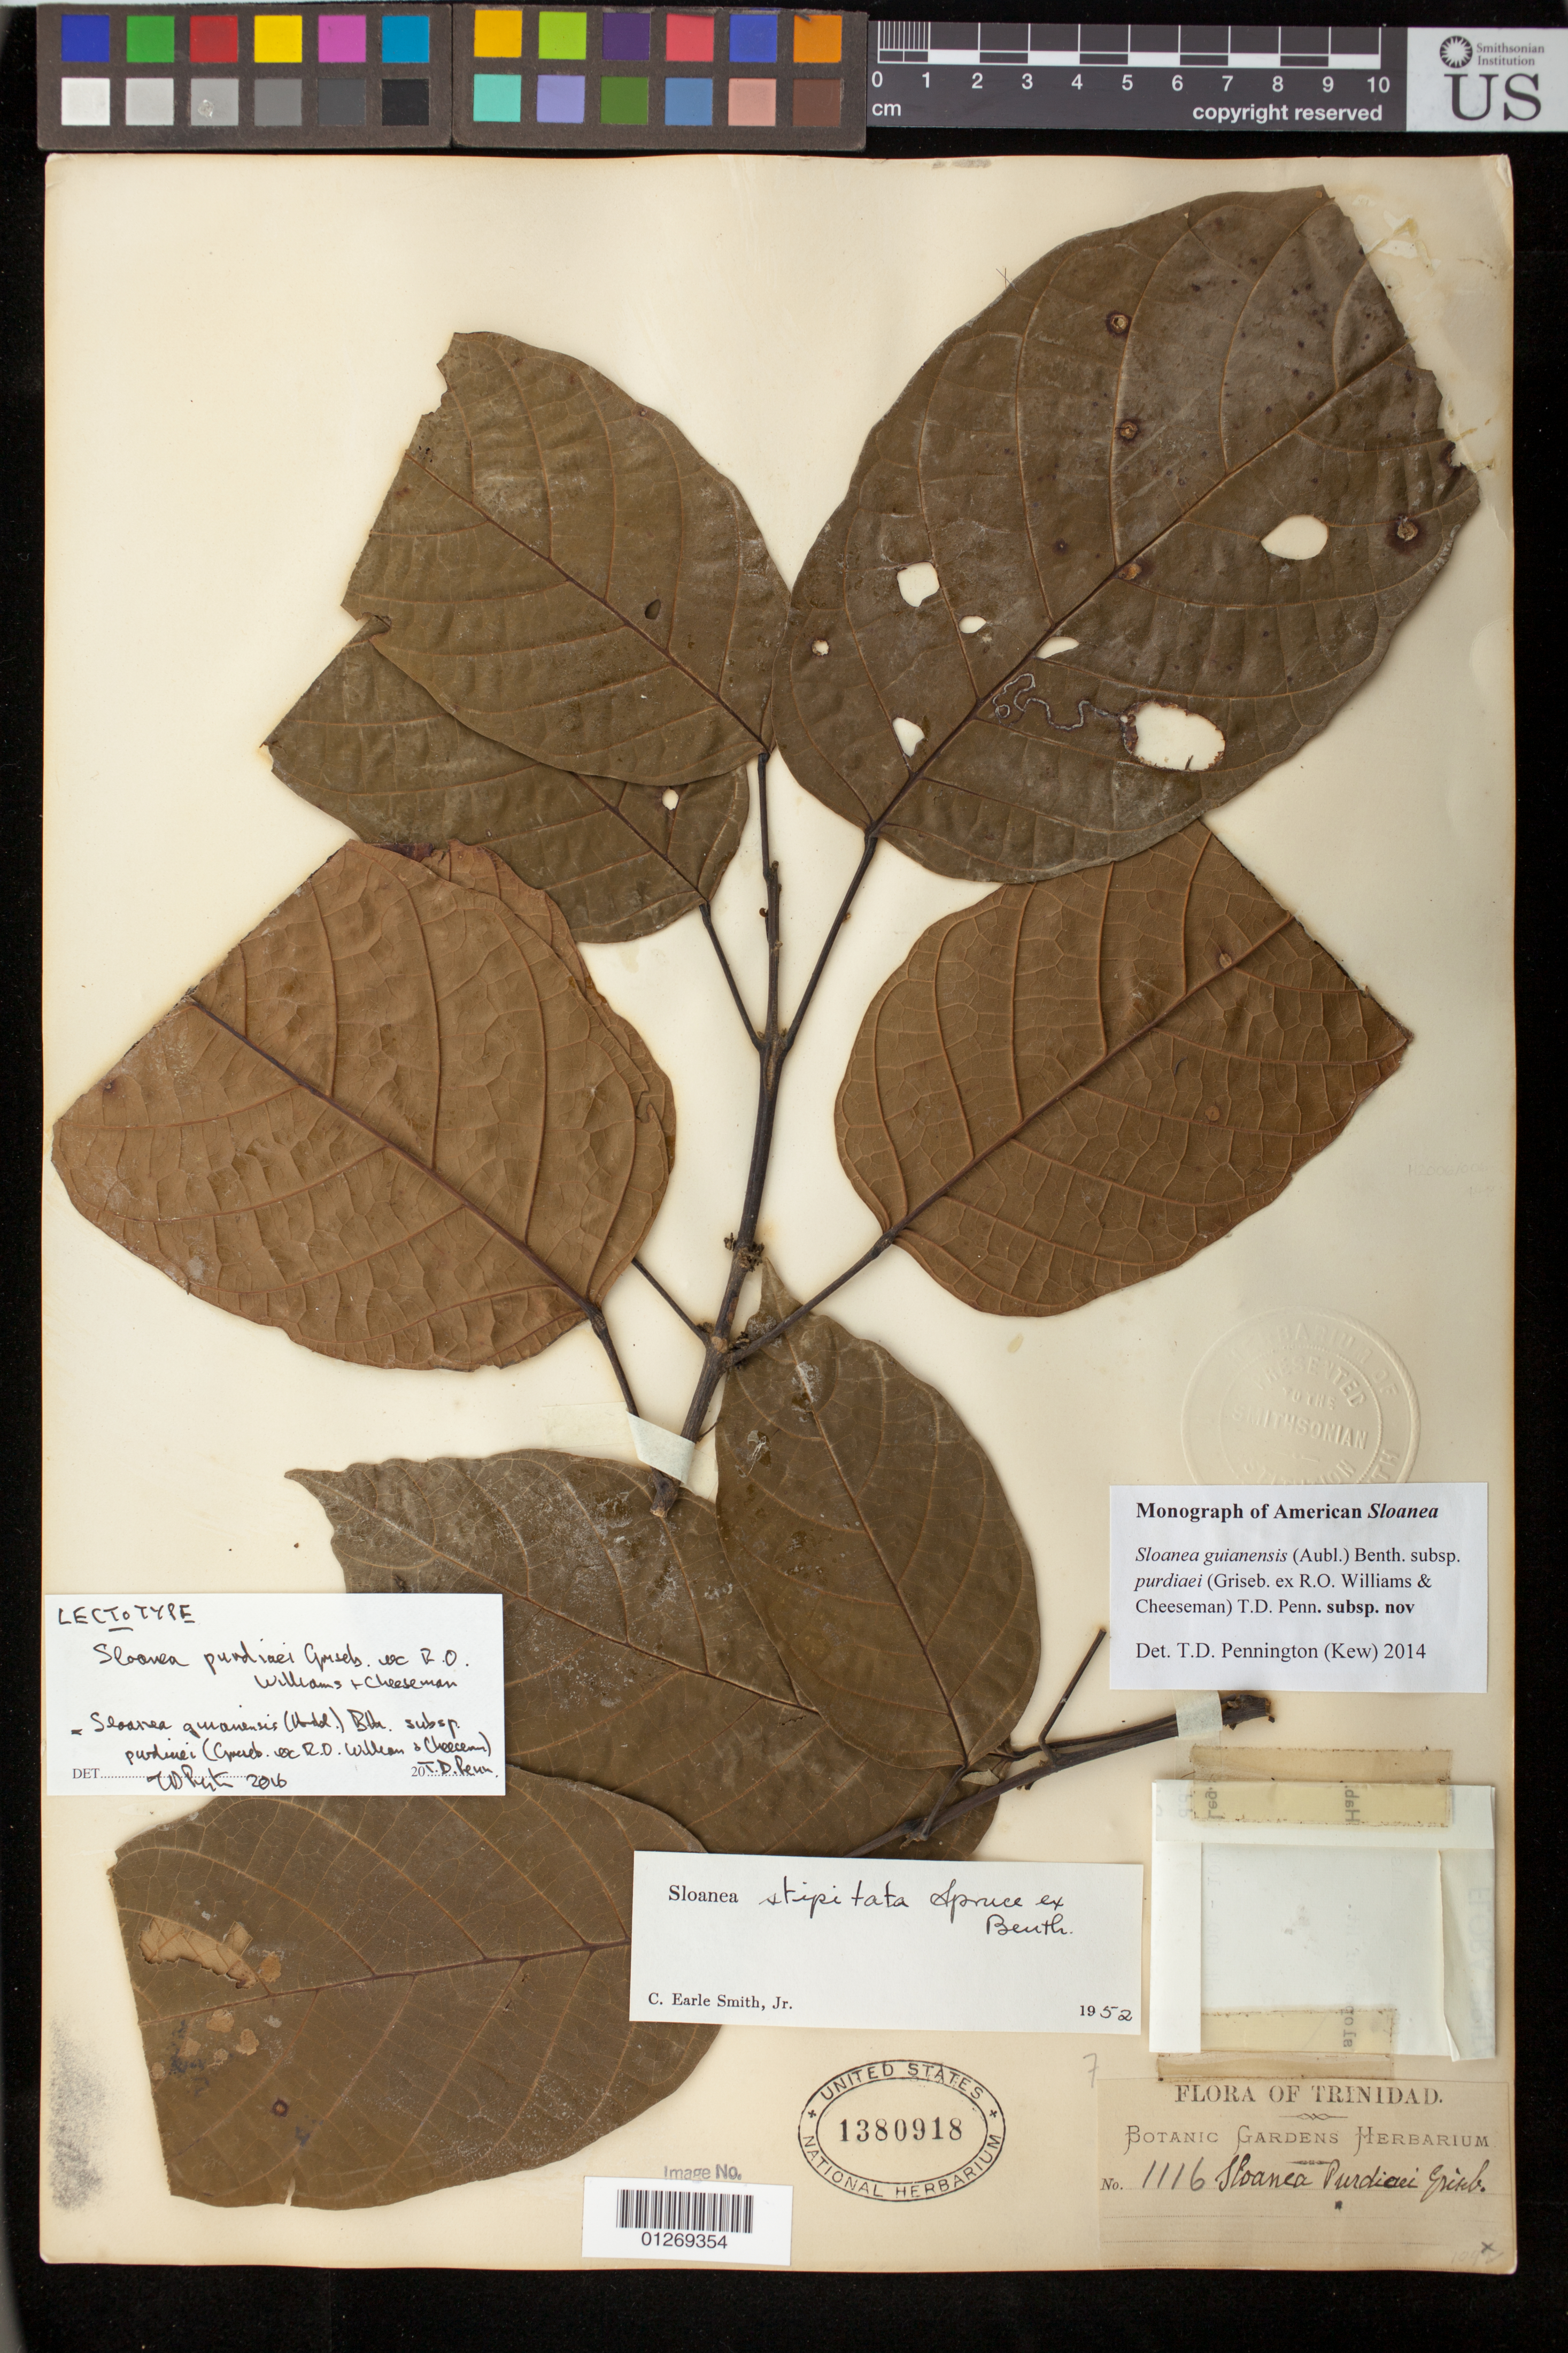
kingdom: Plantae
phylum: Tracheophyta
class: Magnoliopsida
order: Oxalidales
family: Elaeocarpaceae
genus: Sloanea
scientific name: Sloanea purdiei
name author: Griseb. ex R.O. Williams & Cheesman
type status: Lectotype; Type Collection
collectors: ex herb. Bot. Gard. Trinidad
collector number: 1116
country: Trinidad and Tobago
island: Trinidad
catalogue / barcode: US 1380918